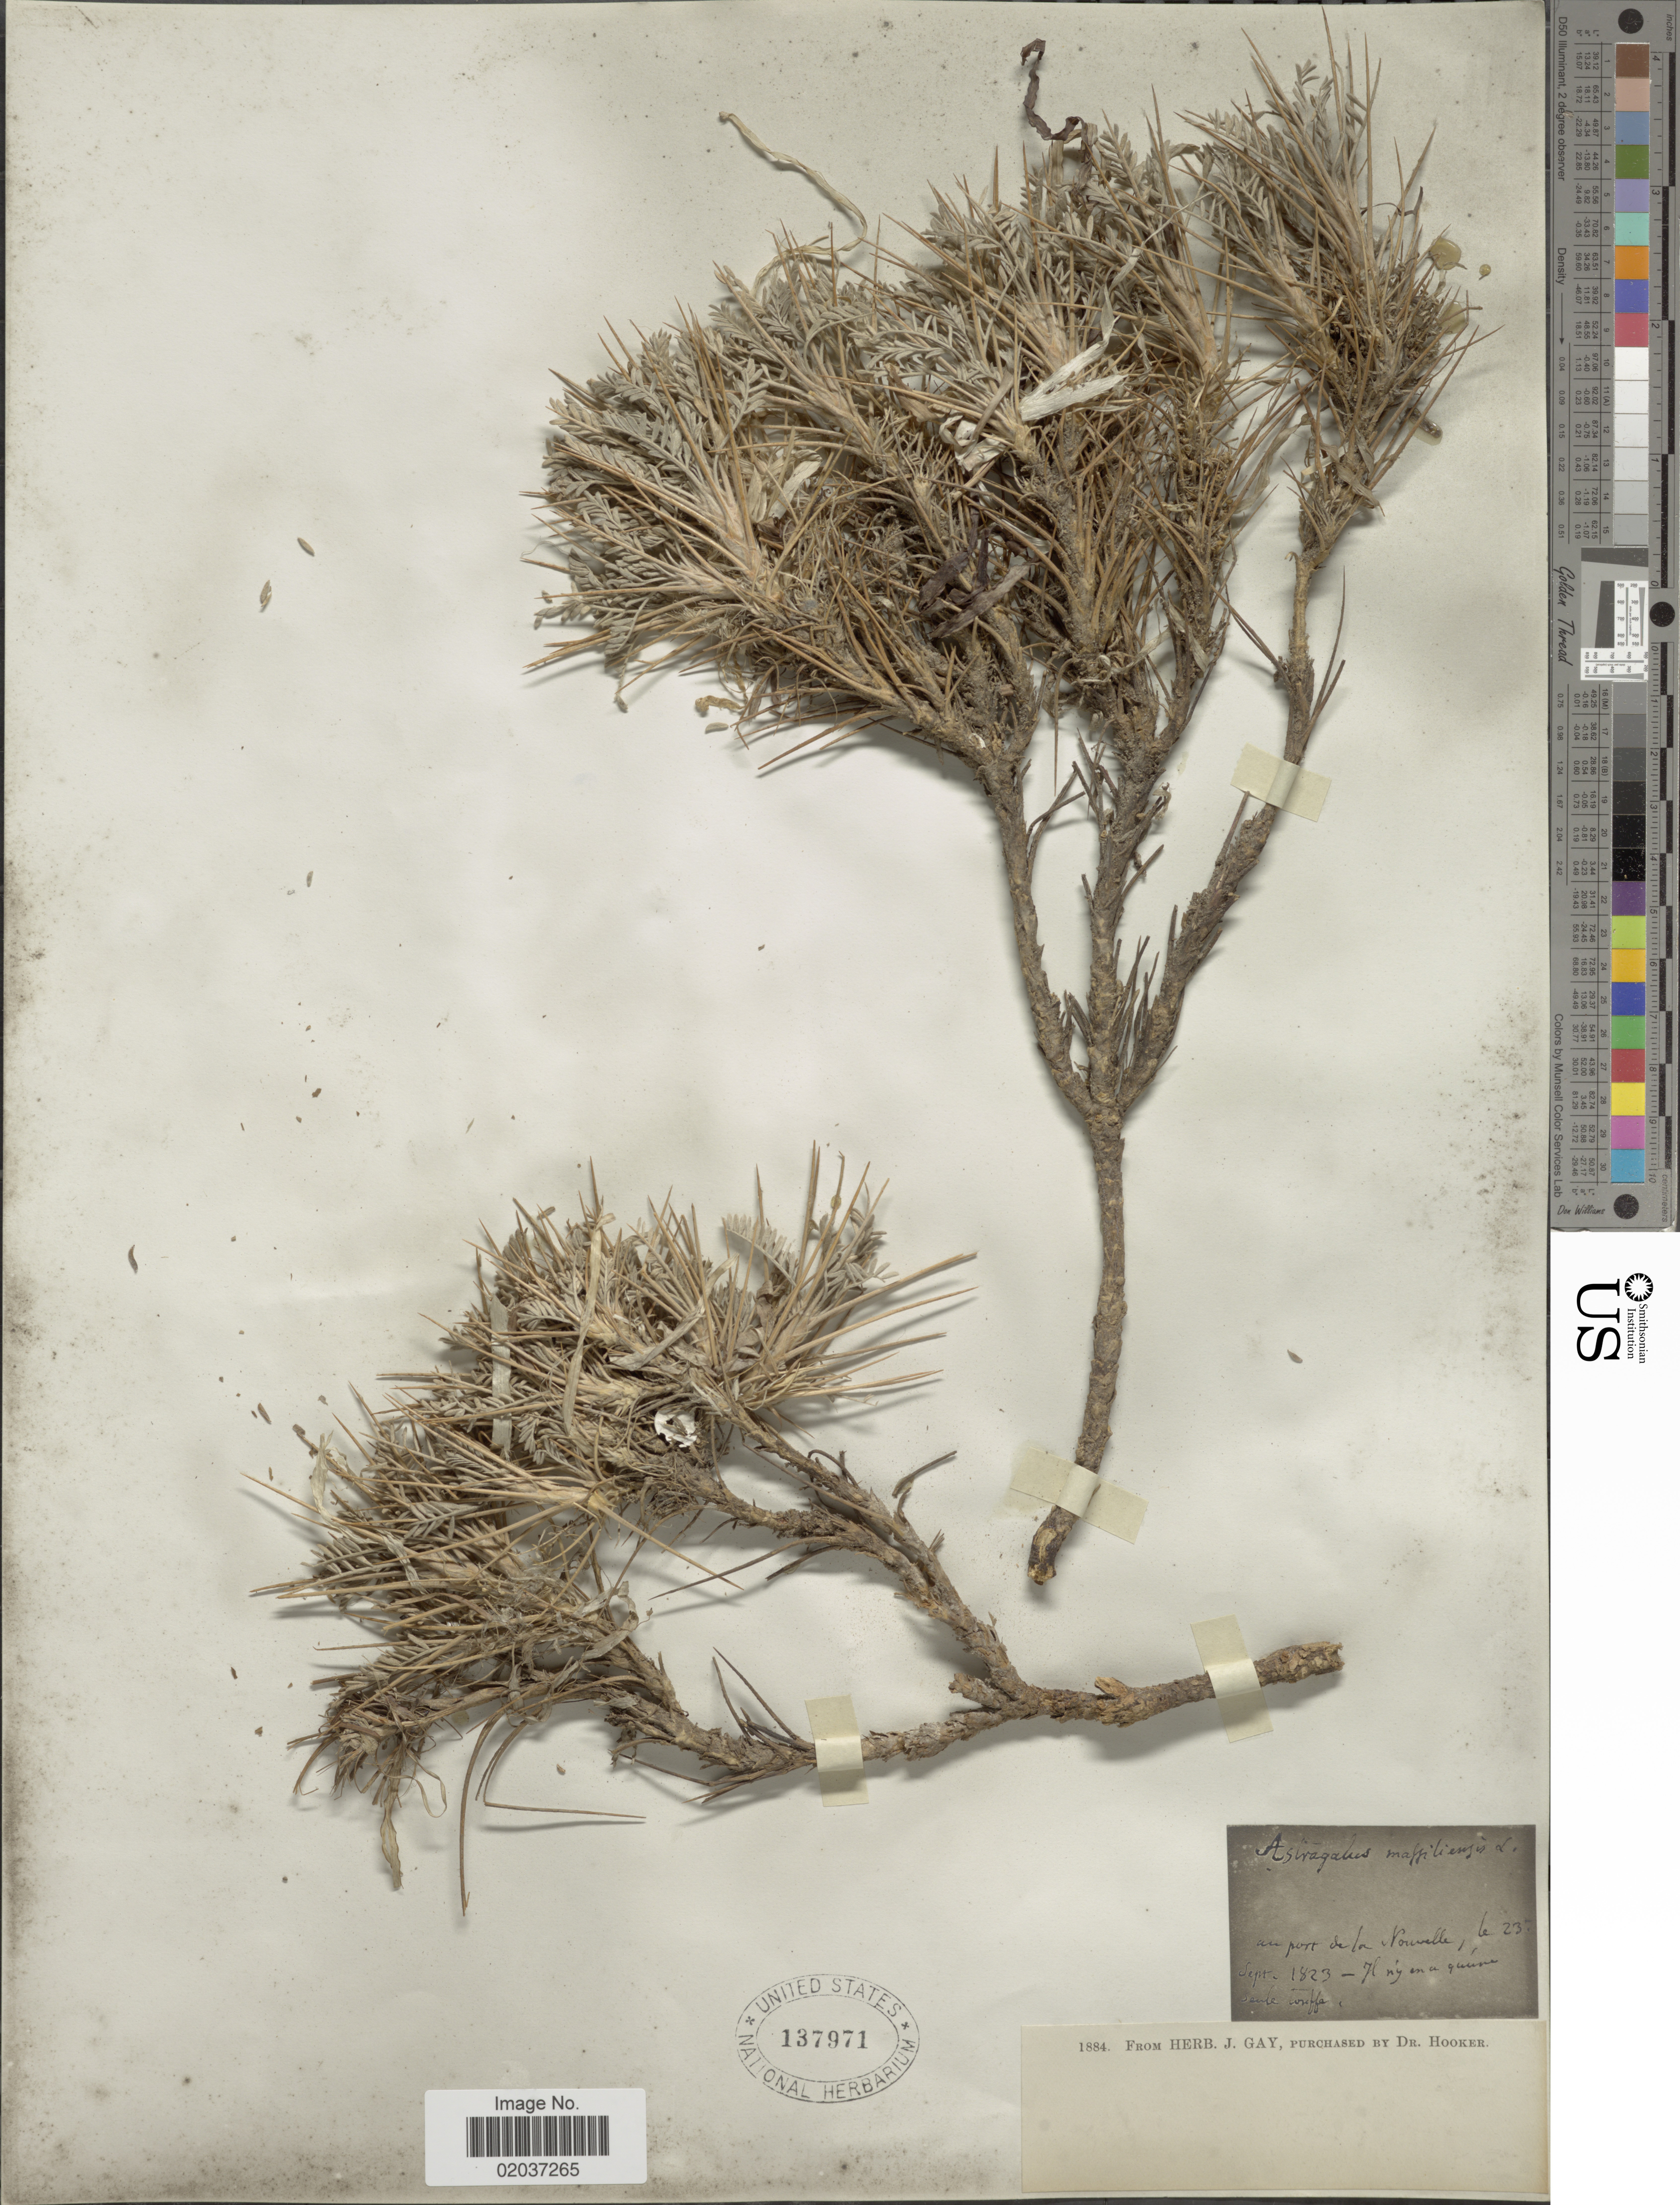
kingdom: Plantae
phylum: Tracheophyta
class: Magnoliopsida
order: Fabales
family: Fabaceae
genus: Astragalus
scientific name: Astragalus massiliensis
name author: Lam.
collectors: ex herb. J. Gay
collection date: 1823-08-23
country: France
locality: Au port dela Nouvelle. Fl. nyena a queve [interpreted] Snata Touffa. [interpreted]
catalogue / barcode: US 137971